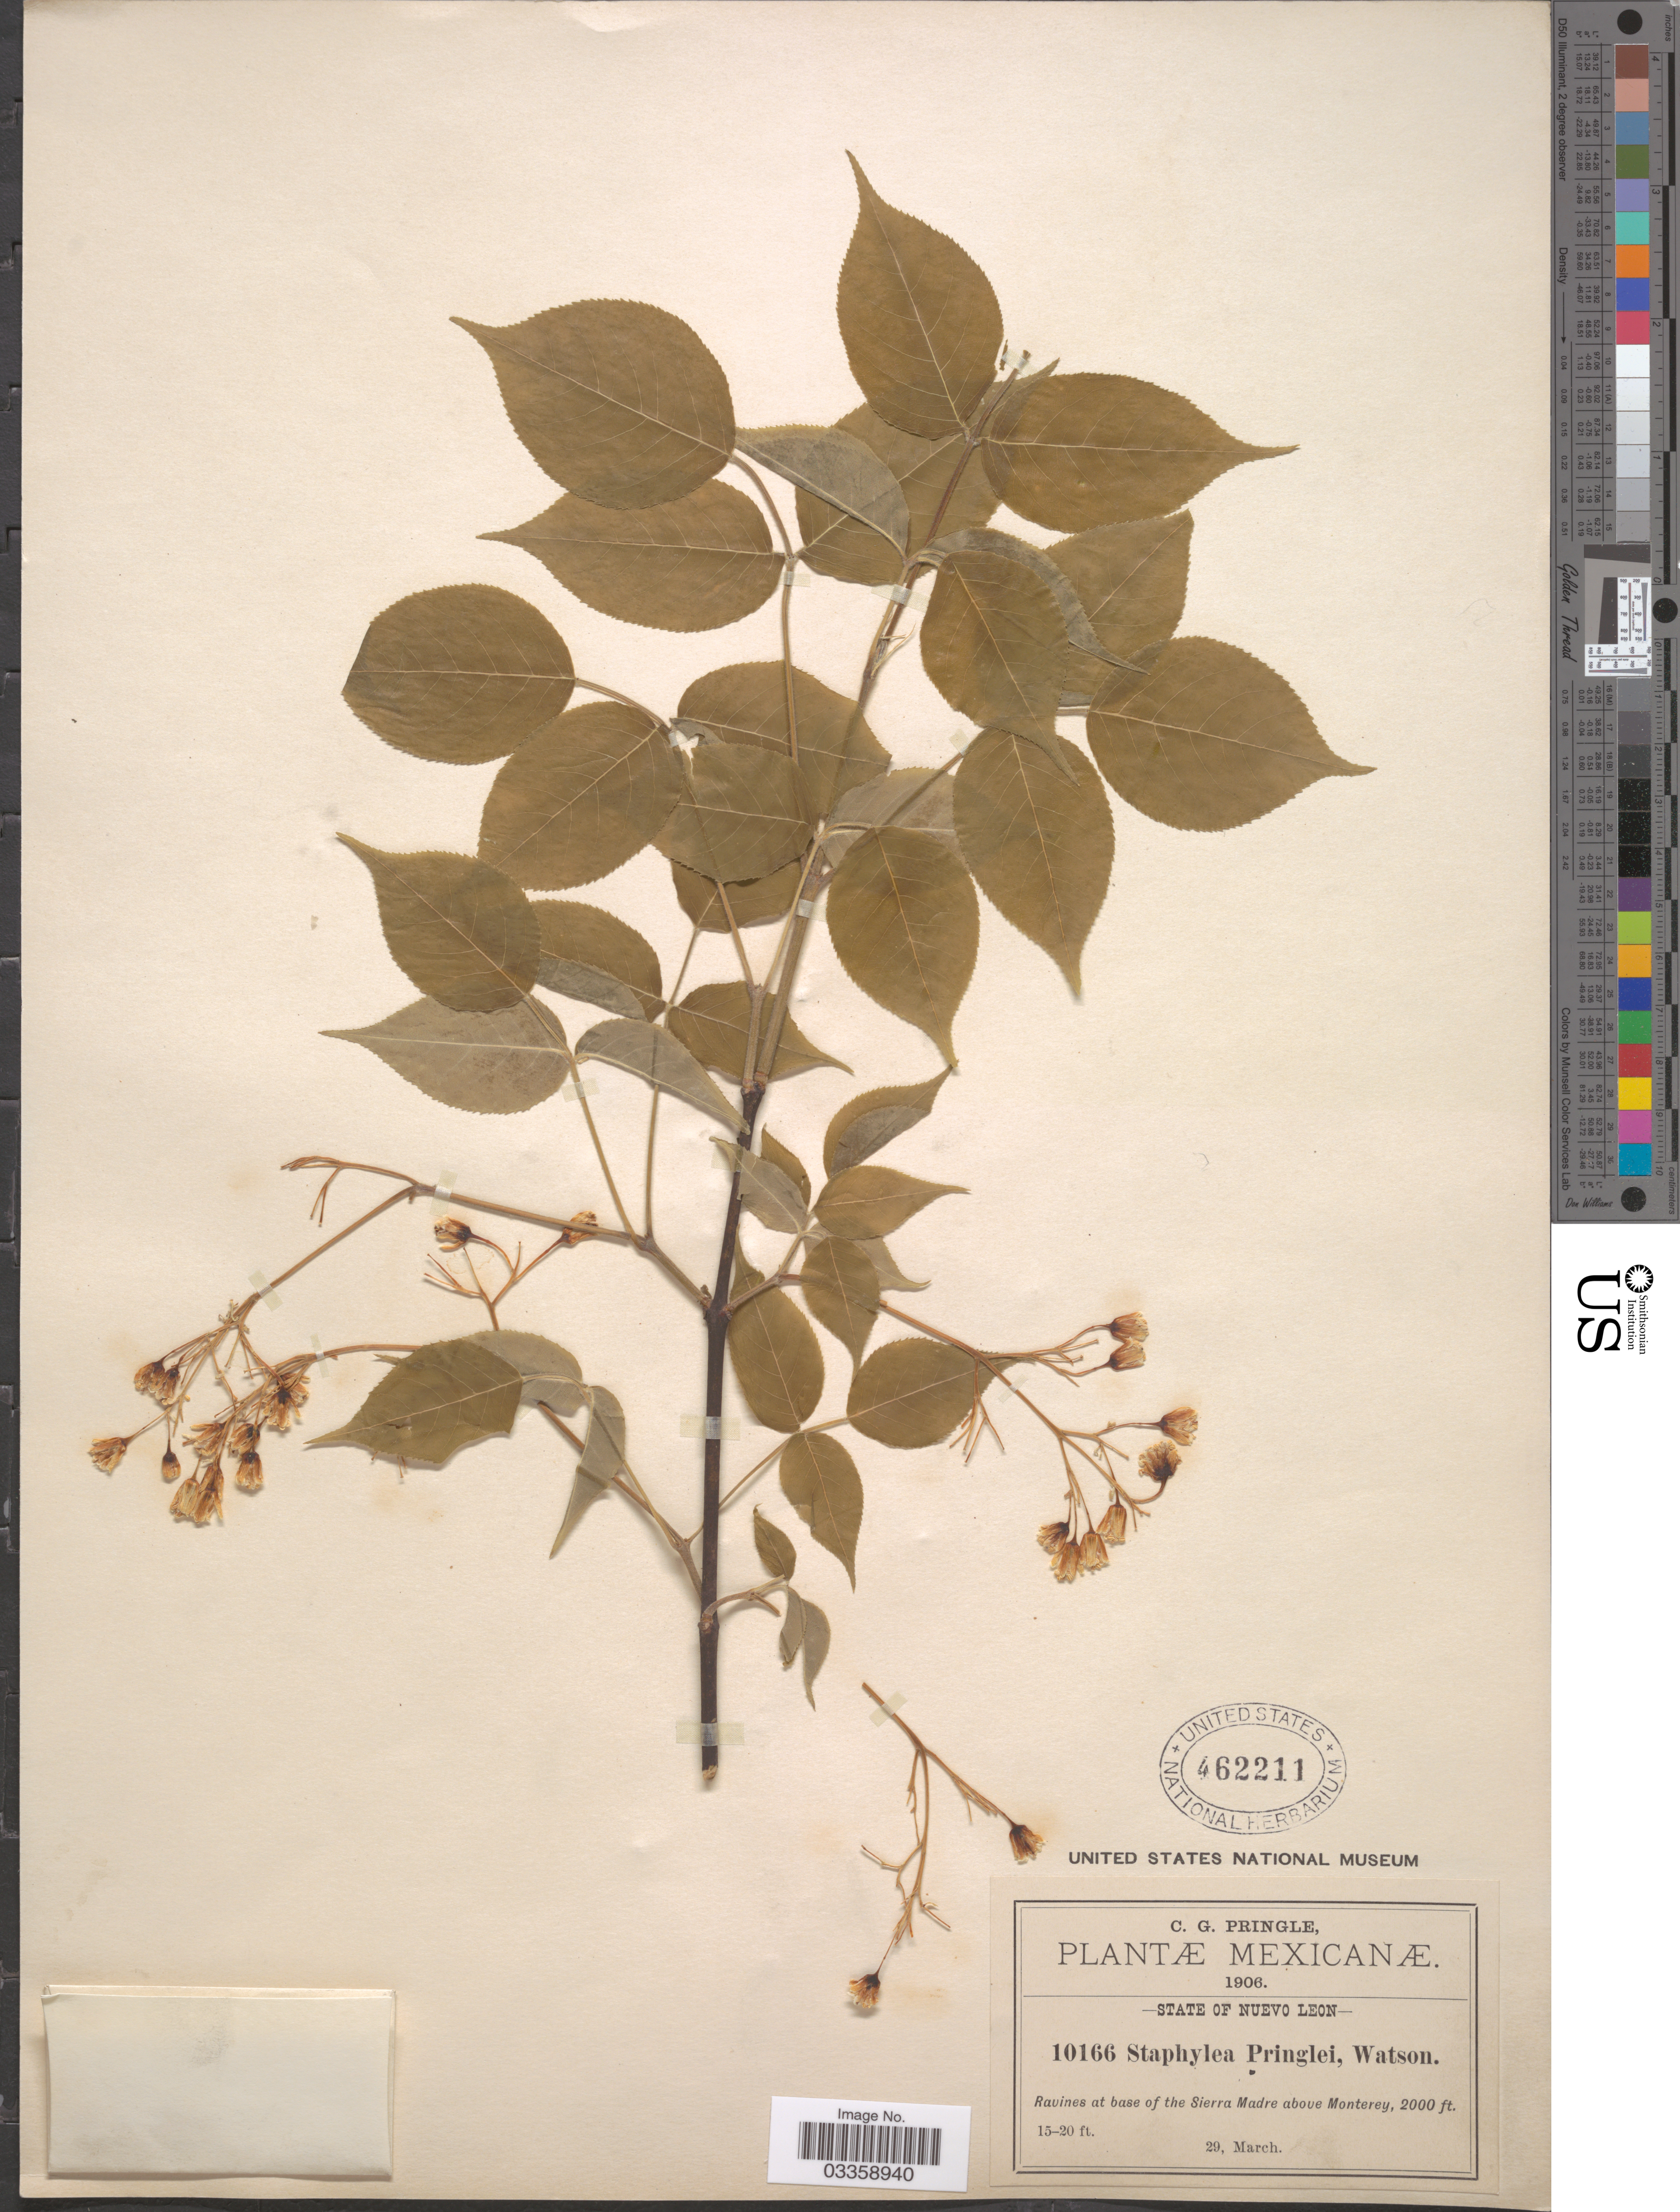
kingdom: Plantae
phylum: Tracheophyta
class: Magnoliopsida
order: Crossosomatales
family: Staphyleaceae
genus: Staphylea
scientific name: Staphylea pringlei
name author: S. Watson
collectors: C. G. Pringle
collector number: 10166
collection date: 1906-03-29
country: Mexico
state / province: Nuevo León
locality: Ravines at base of the Sierra Madre above Monterey.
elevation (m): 610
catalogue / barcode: US 462211